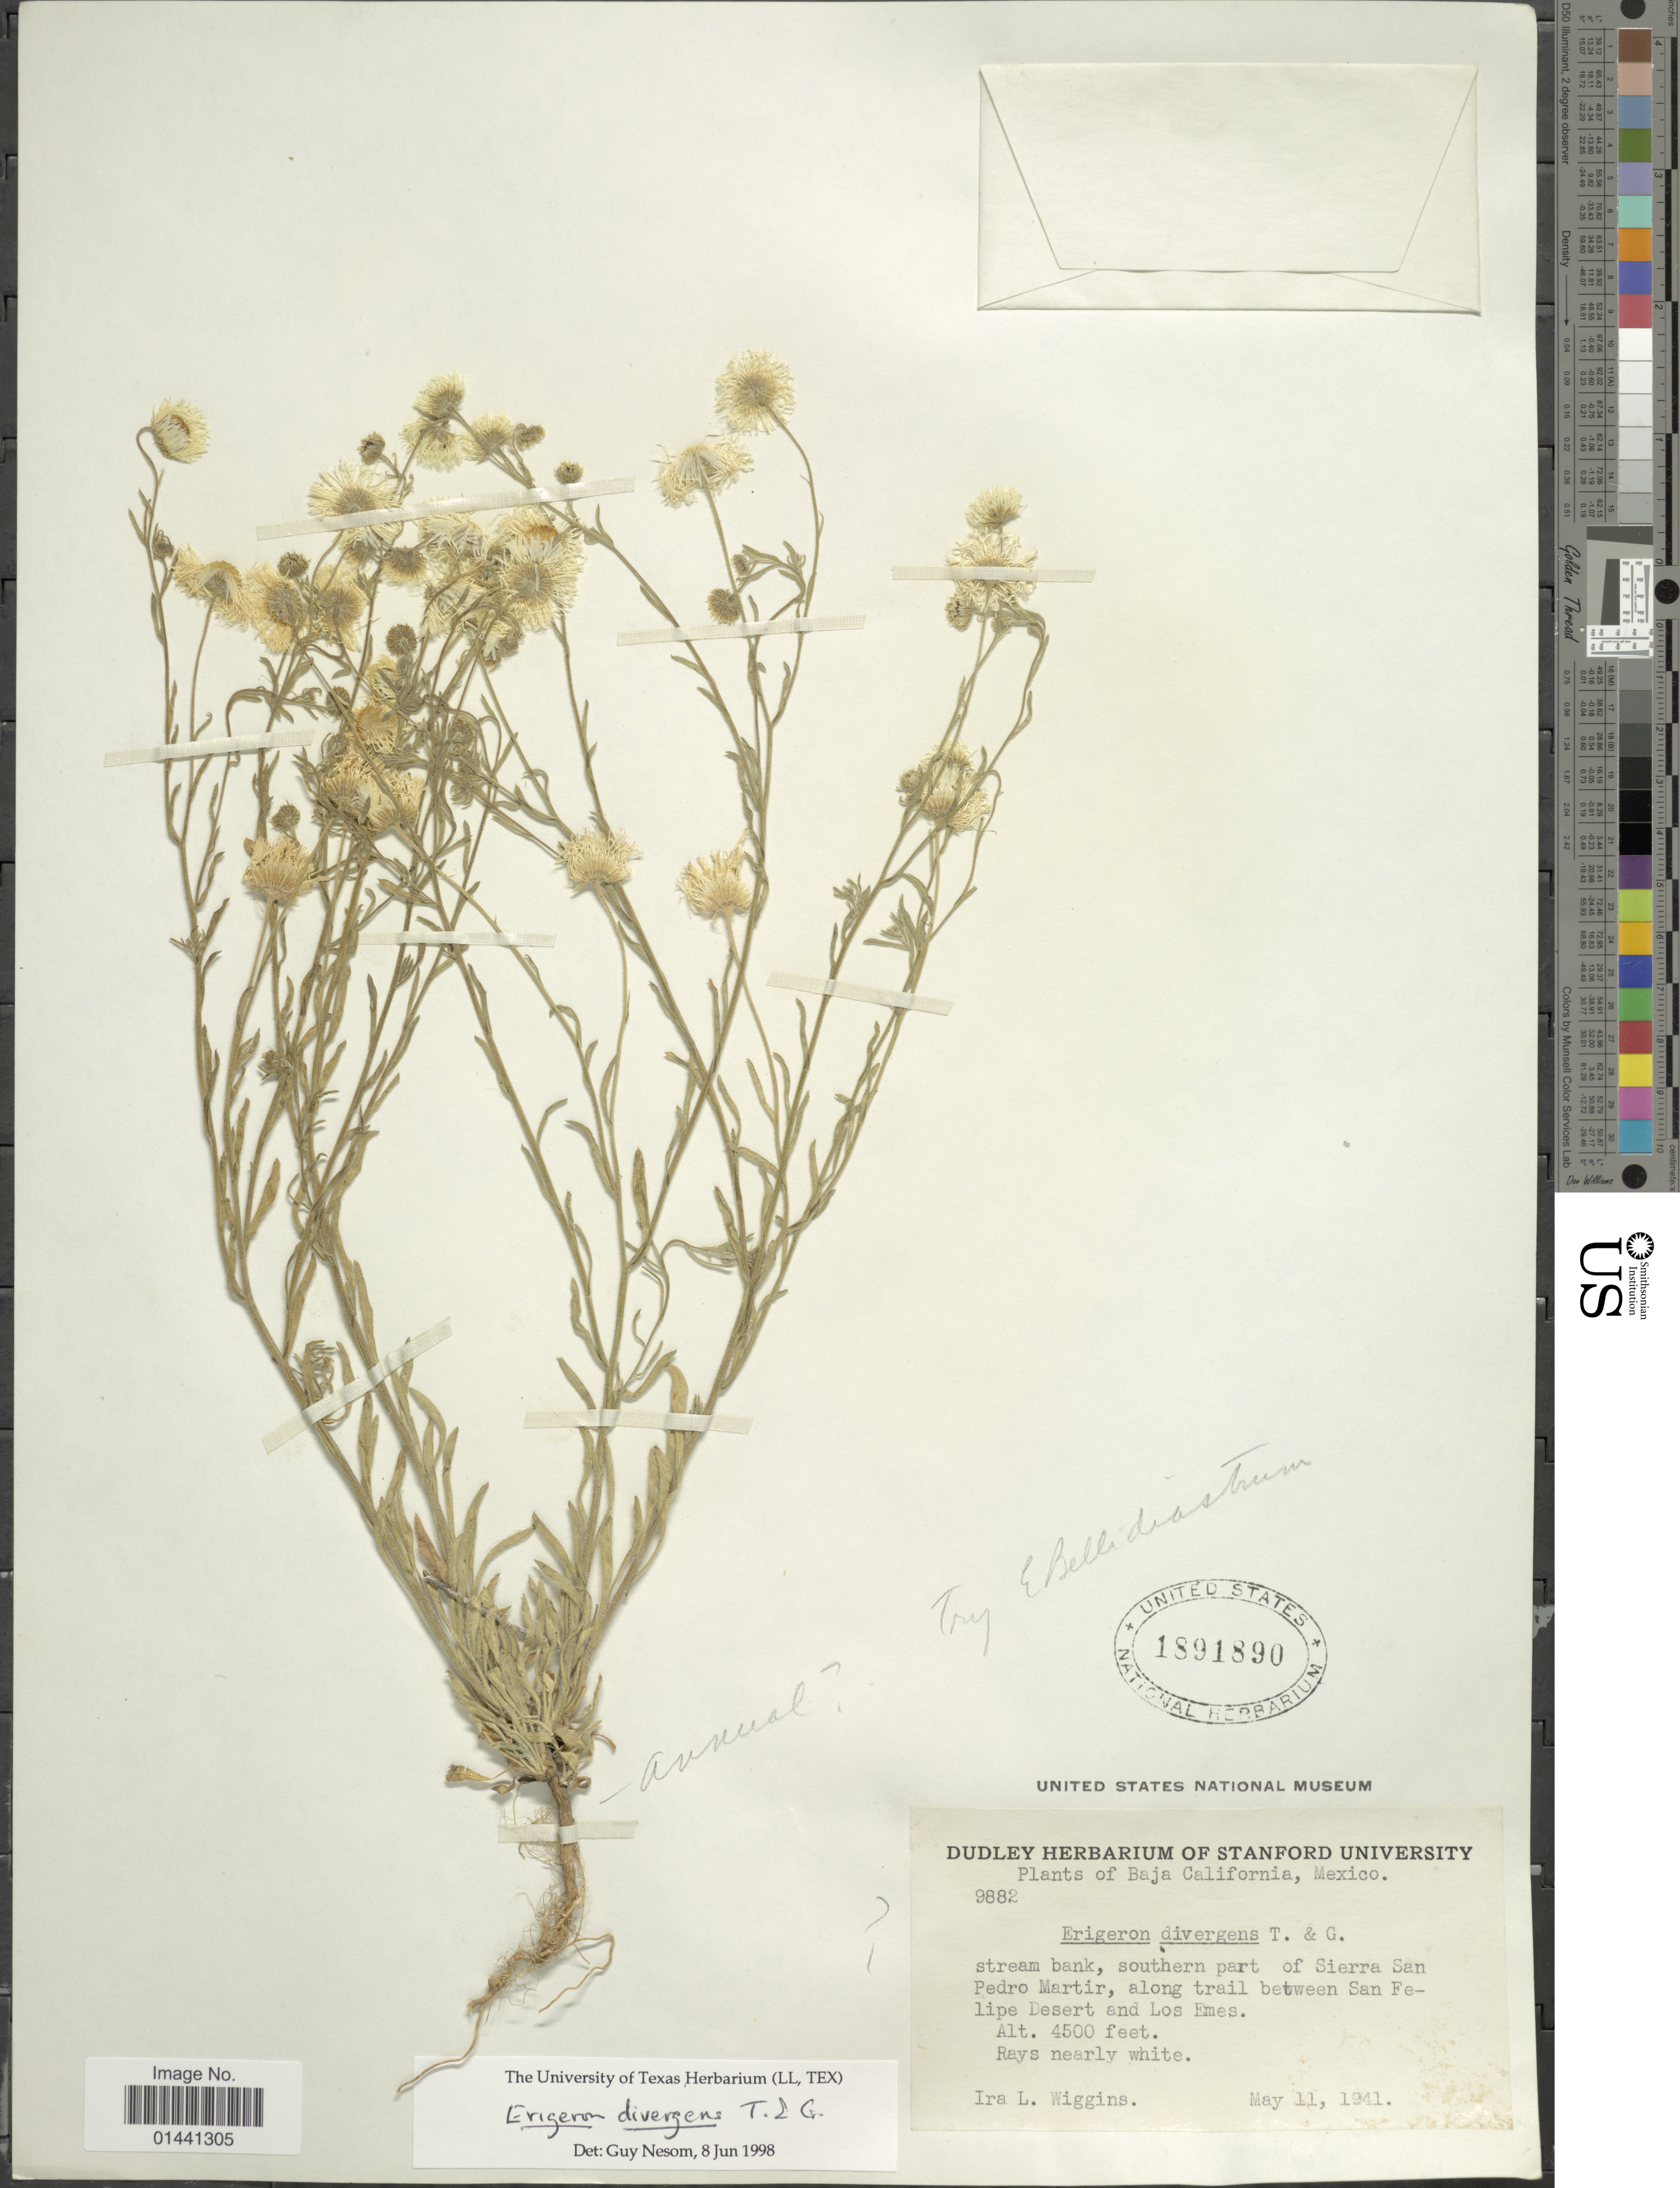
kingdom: Plantae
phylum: Tracheophyta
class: Magnoliopsida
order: Asterales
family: Asteraceae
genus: Erigeron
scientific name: Erigeron divergens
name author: Torr. & A. Gray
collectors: I. L. Wiggins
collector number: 9882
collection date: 1941-05-11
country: Mexico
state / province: Baja California Sur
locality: Stream bank, southern part of the Sierra San Pedro Martir, along trail between San Felipe Desert and Los Emes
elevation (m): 1372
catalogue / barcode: US 1891890